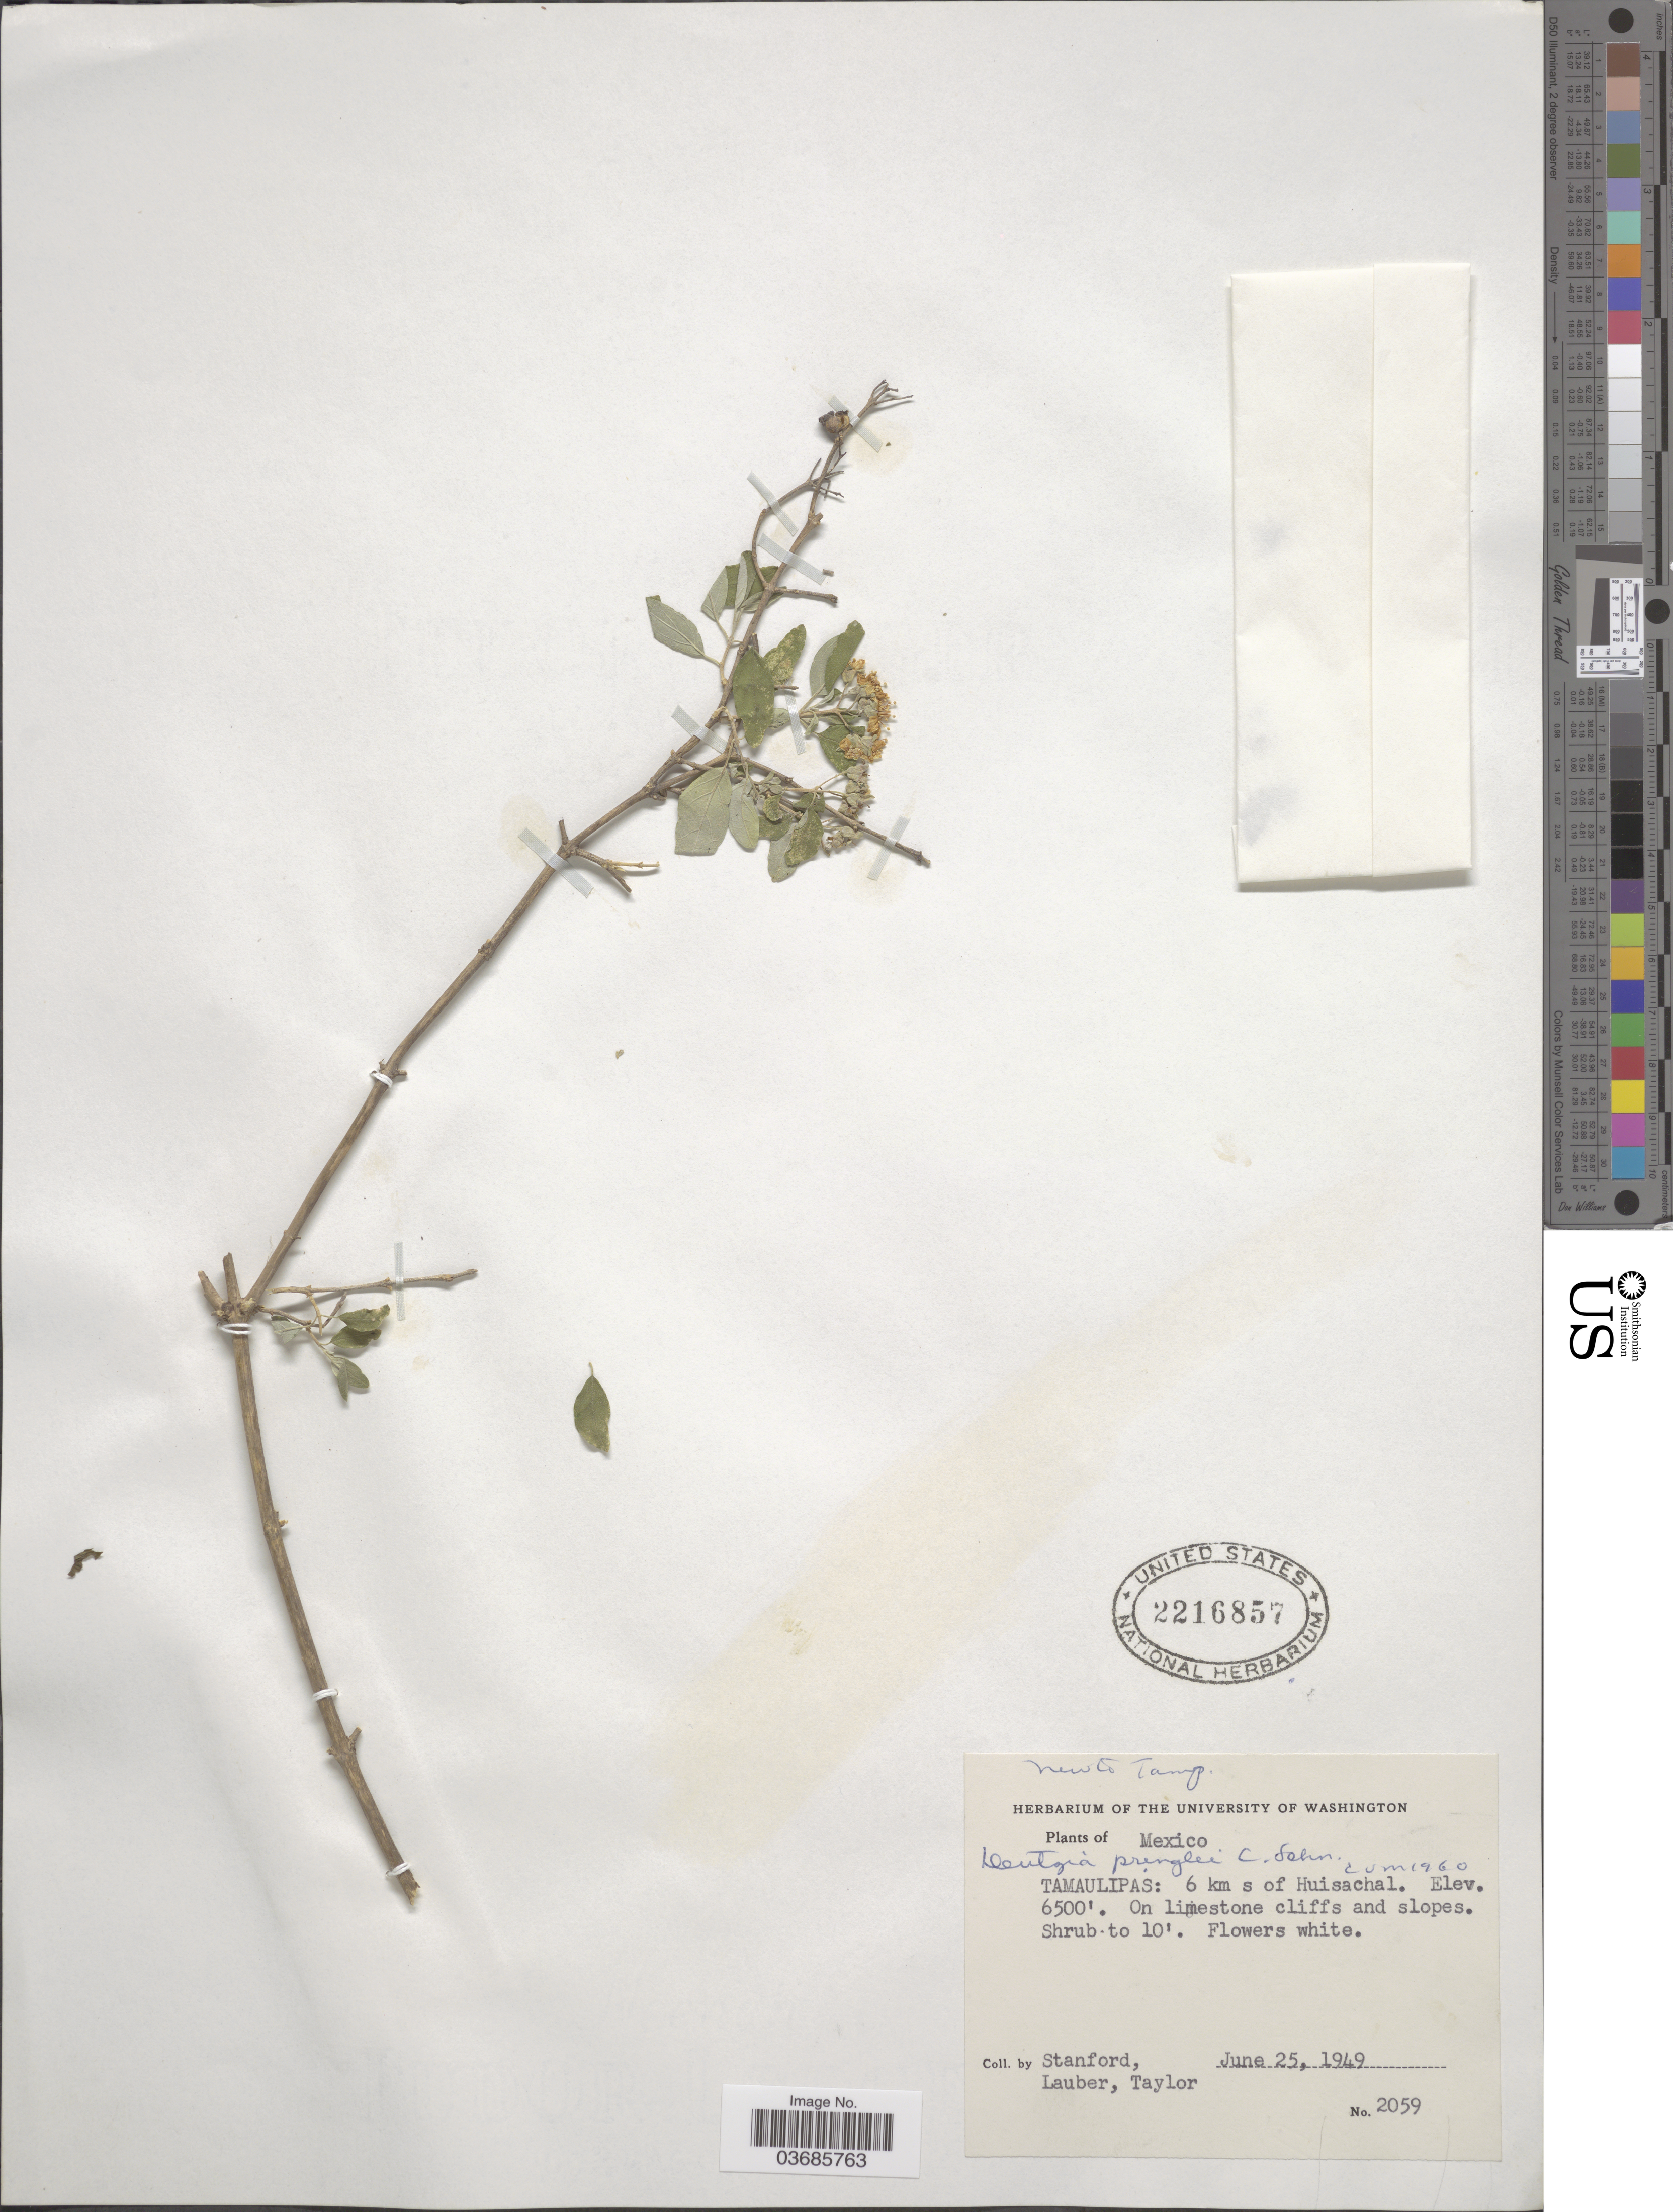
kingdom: Plantae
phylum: Tracheophyta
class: Magnoliopsida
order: Cornales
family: Hydrangeaceae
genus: Deutzia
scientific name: Deutzia pringlei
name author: C.K. Schneid.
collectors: -. Stanford, -. Lauber & -. Taylor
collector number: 2059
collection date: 1949-06-25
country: Mexico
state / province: Tamaulipas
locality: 6 km s of Huisachal. On limestone cliffs and slopes.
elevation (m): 1981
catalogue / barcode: US 2216857